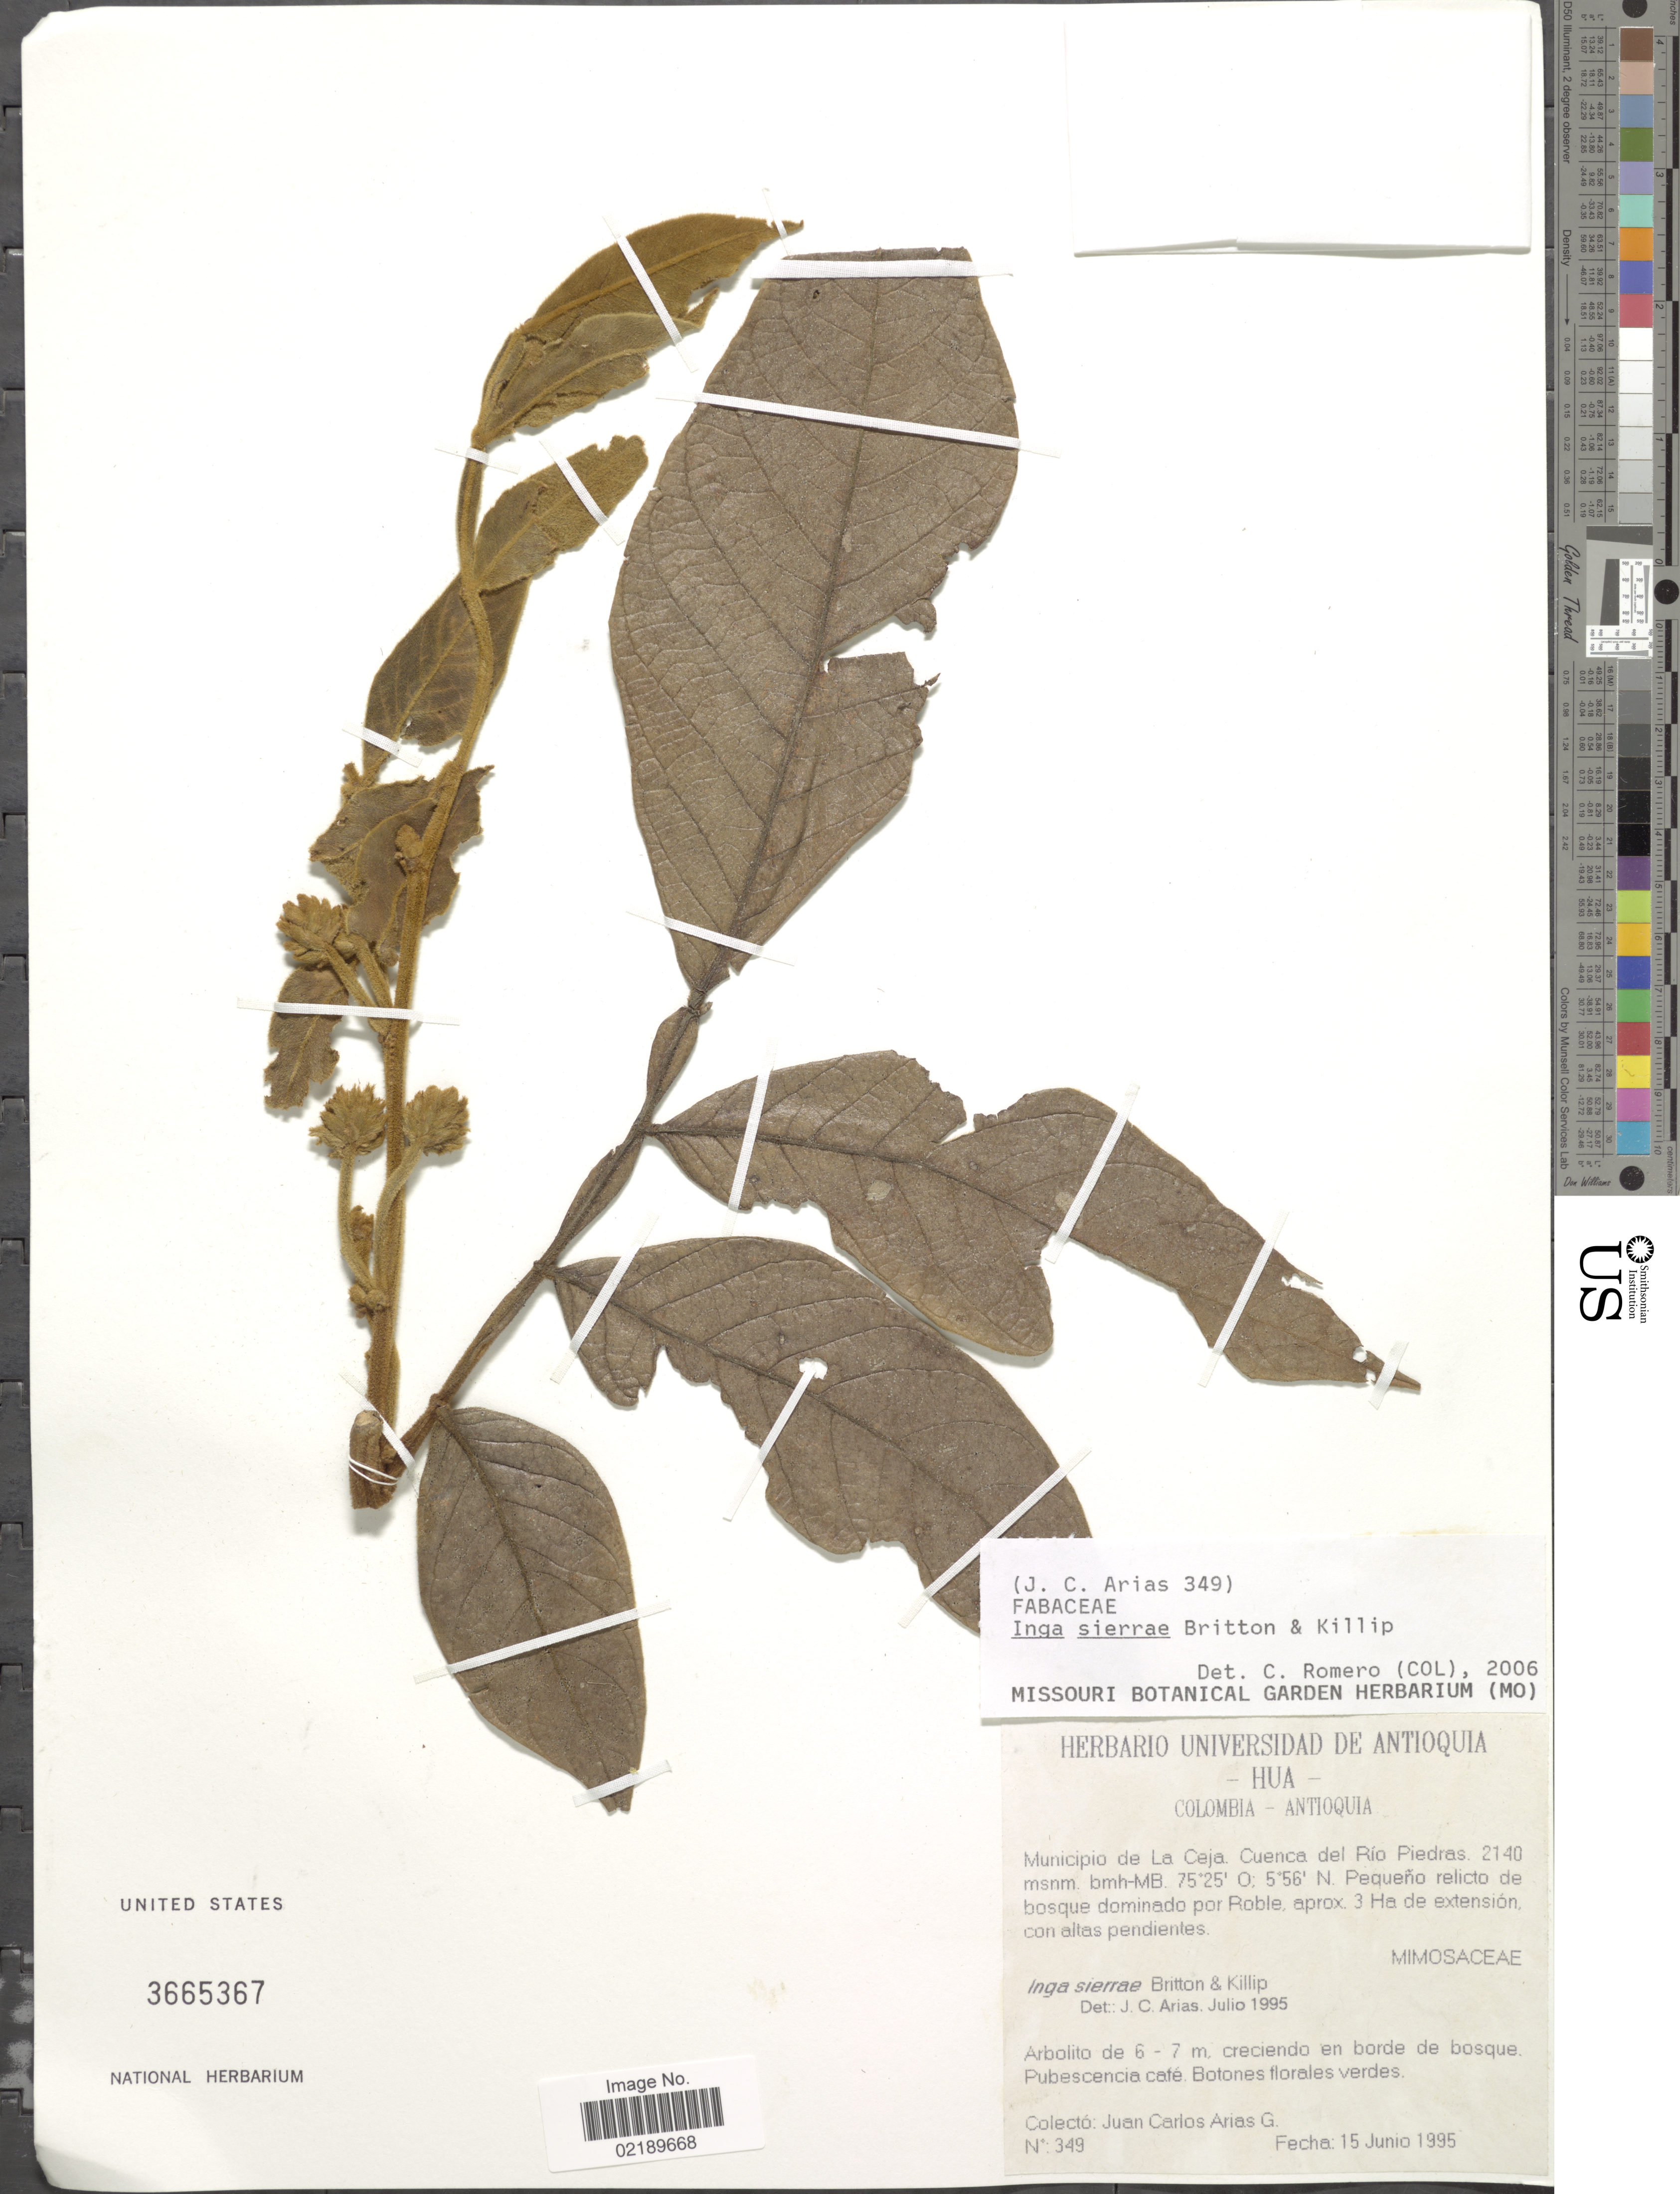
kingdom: Plantae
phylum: Tracheophyta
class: Magnoliopsida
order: Fabales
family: Fabaceae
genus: Inga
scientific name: Inga sierrae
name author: Britton & Killip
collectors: J. Arias G.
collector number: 349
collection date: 1995-06-15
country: Colombia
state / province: Antioquia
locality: Municipio de La Ceja. Cuenca del Río Piedras.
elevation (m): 2140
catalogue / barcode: US 3665367